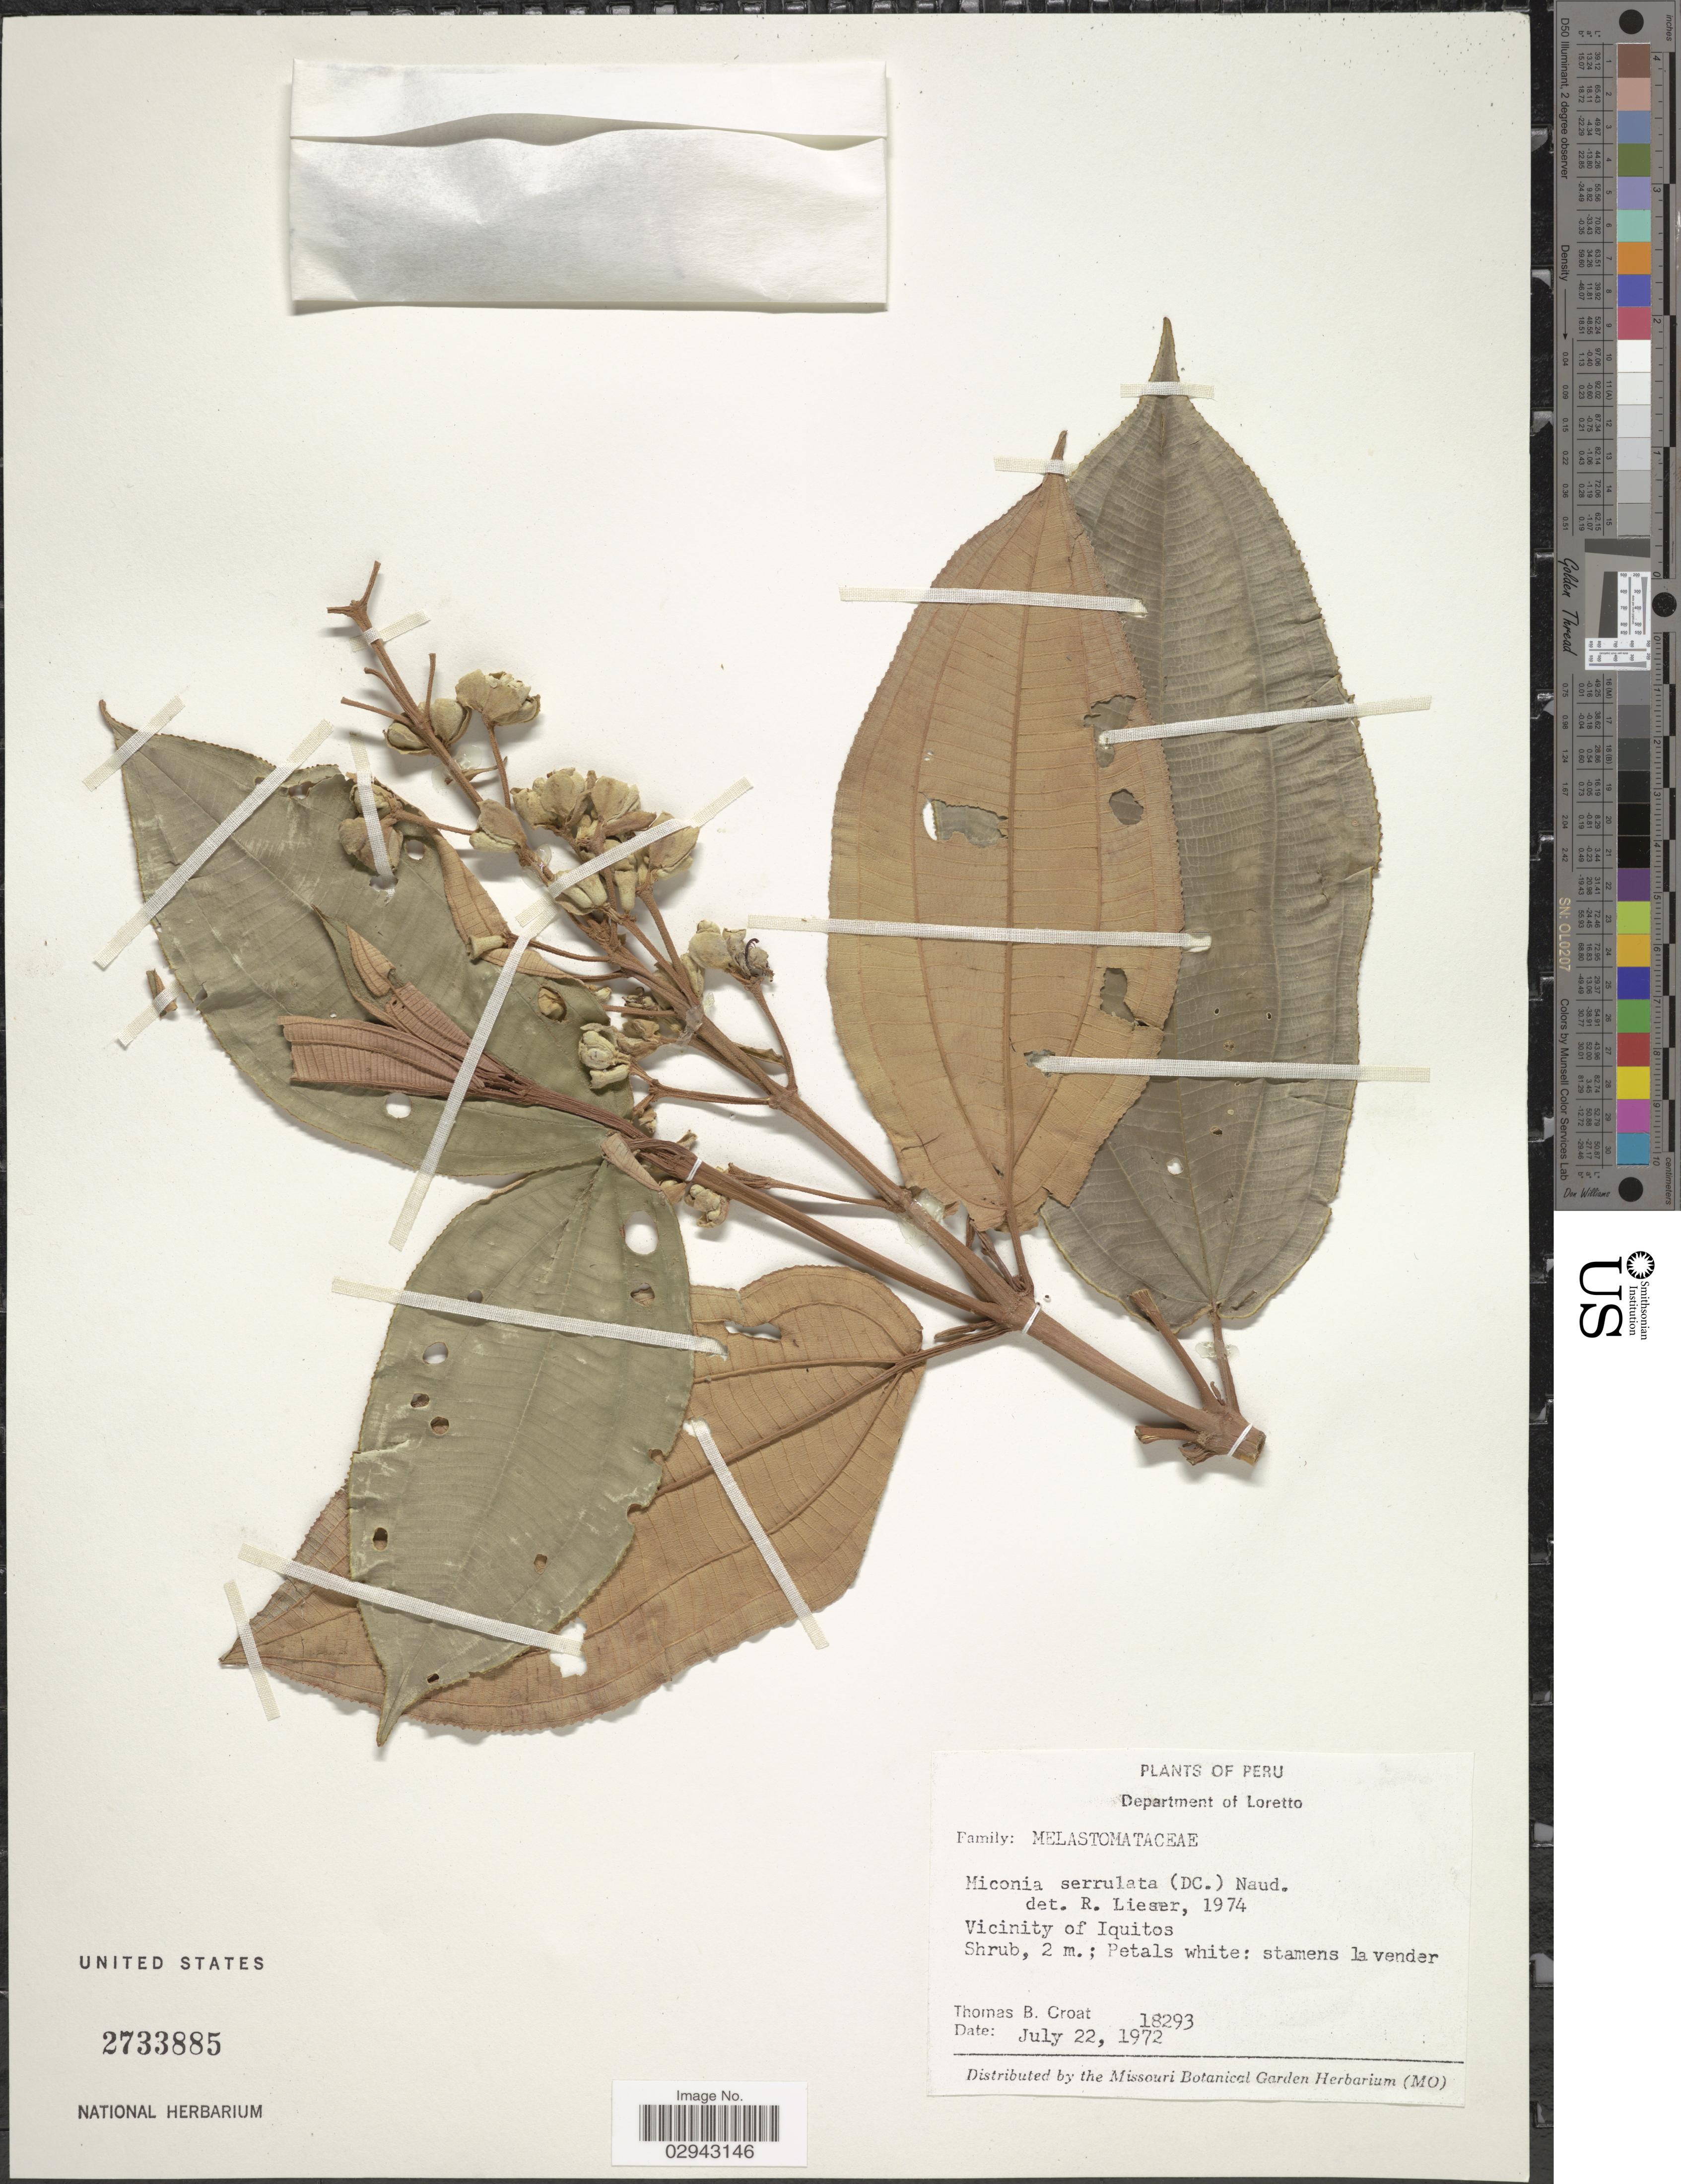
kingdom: Plantae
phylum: Tracheophyta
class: Magnoliopsida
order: Myrtales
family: Melastomataceae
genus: Miconia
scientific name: Miconia serrulata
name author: (DC.) Naudin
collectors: T. B. Croat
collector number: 18293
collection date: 1972-07-22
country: Peru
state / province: Loreto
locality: Department of Loreto. Vicinity of Iquitos.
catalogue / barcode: US 2733885